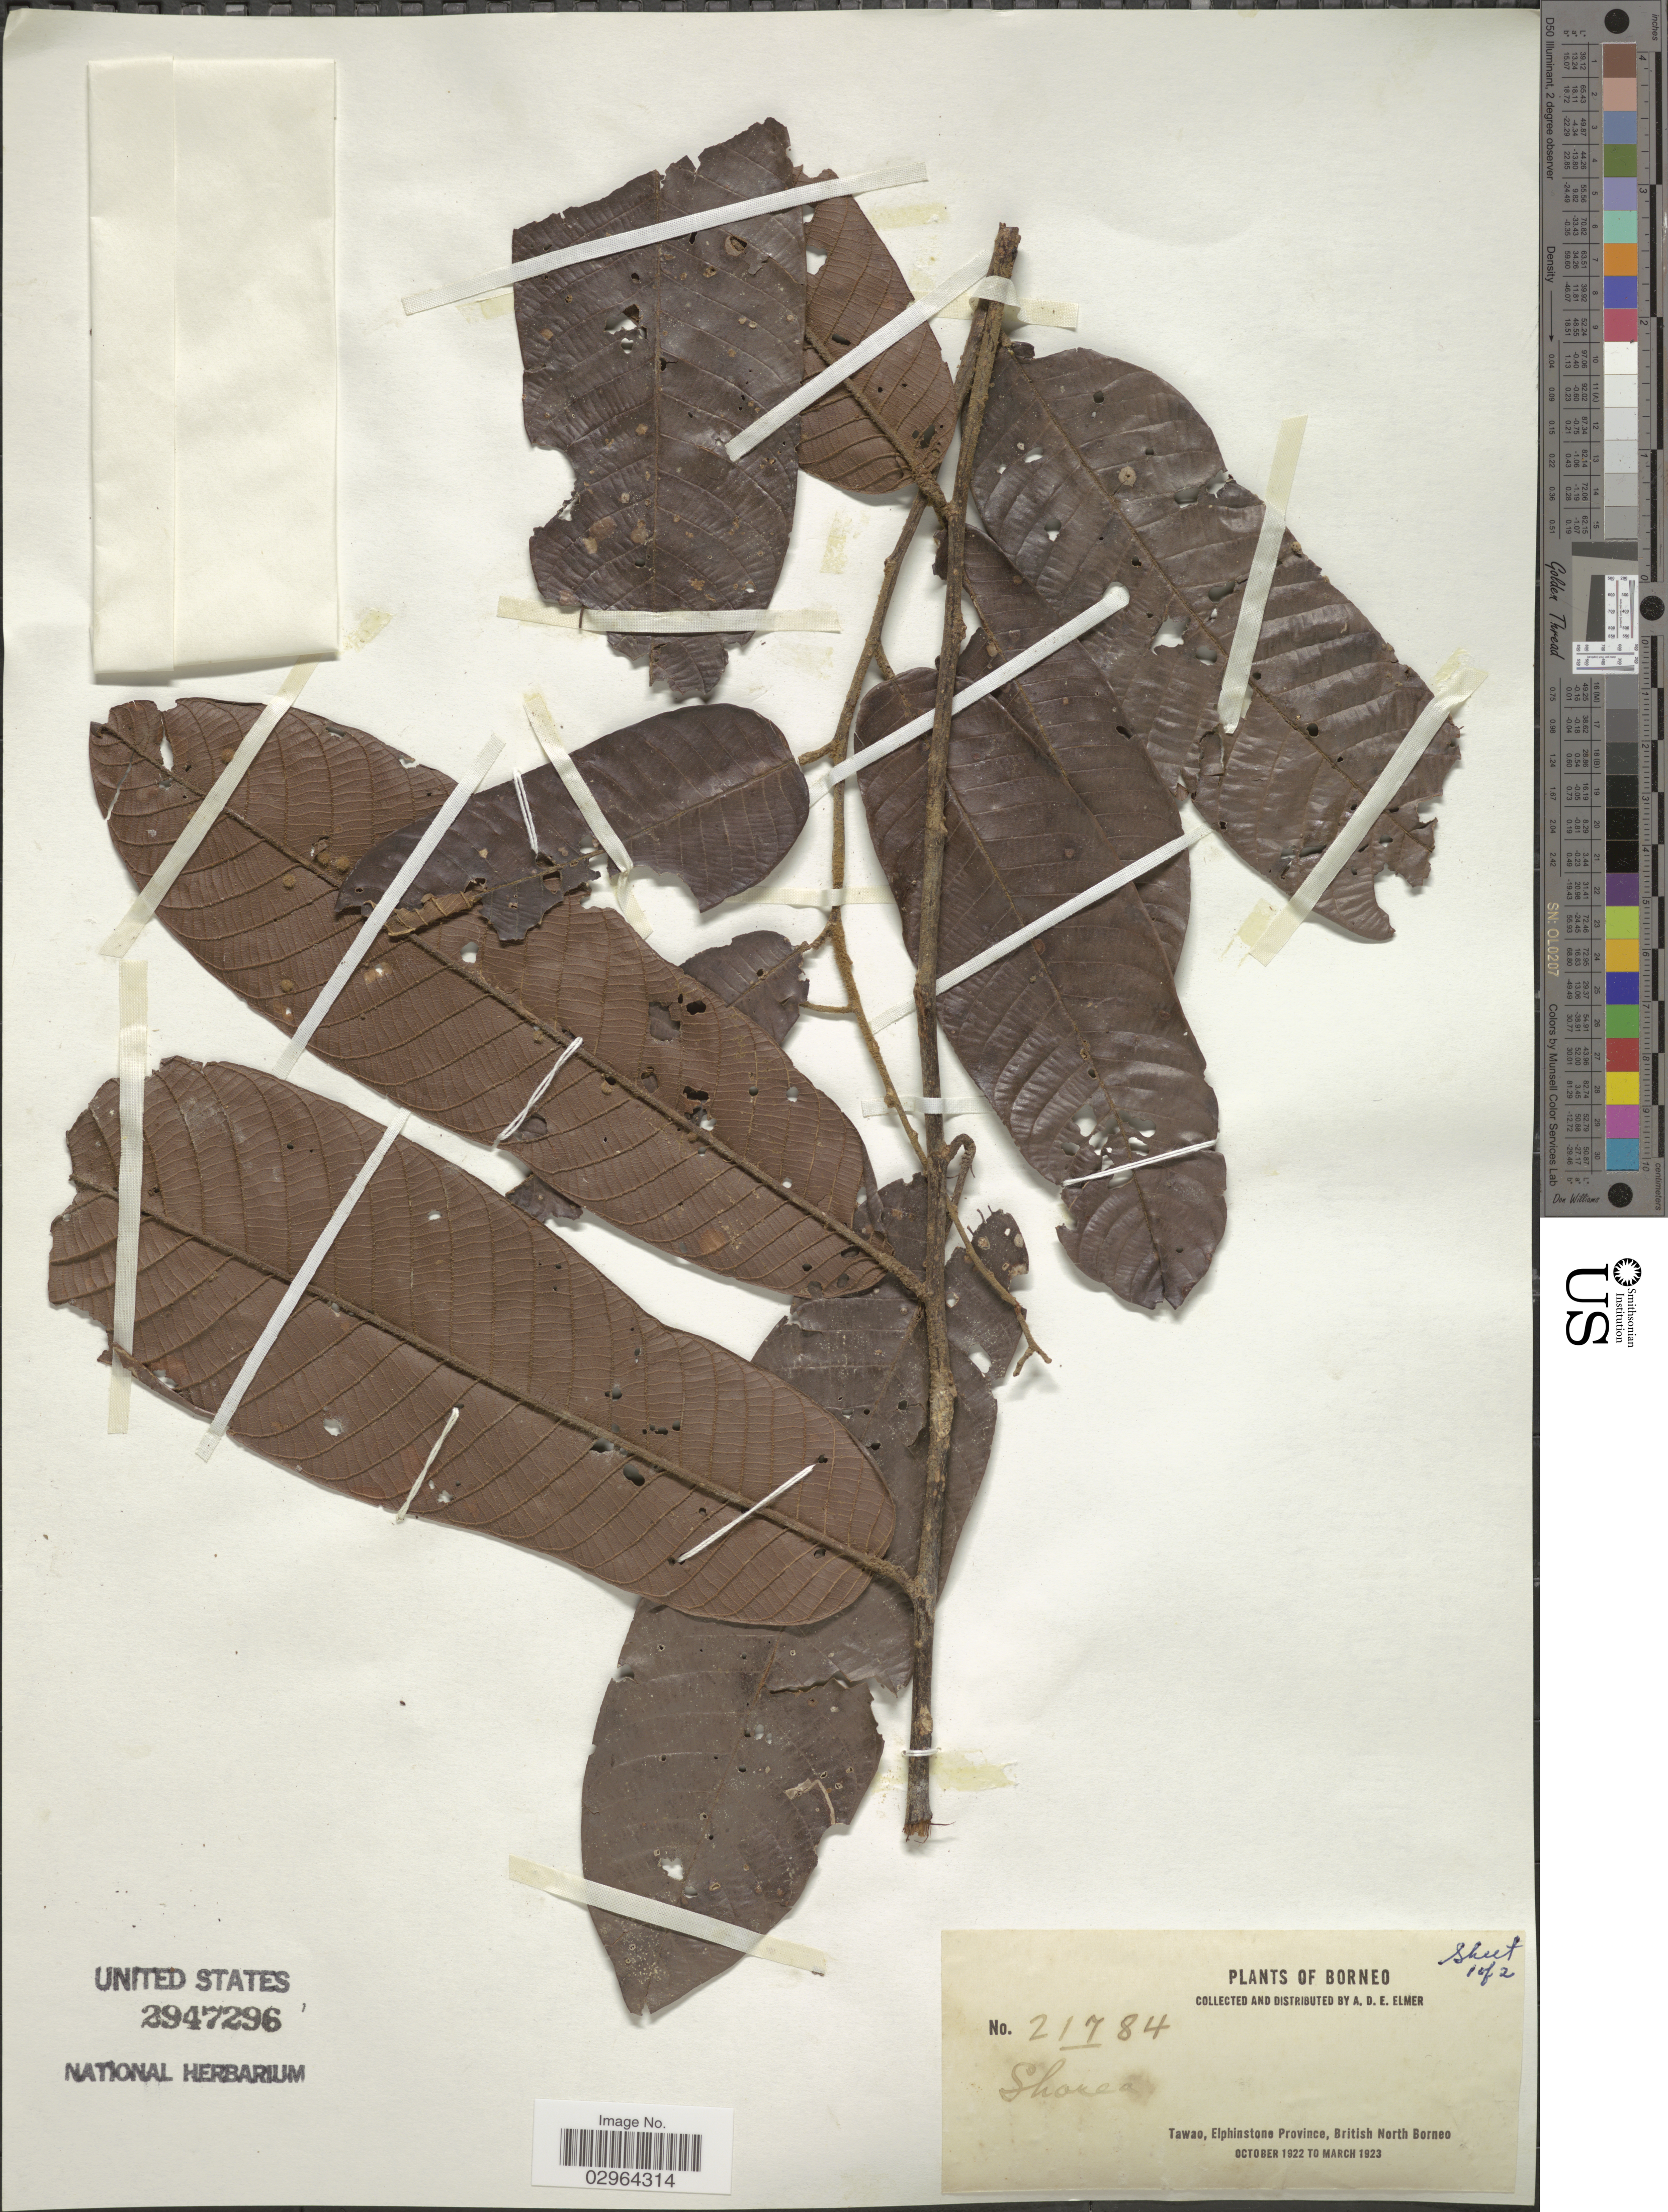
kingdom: Plantae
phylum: Tracheophyta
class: Magnoliopsida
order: Malvales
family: Dipterocarpaceae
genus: Rubroshorea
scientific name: Rubroshorea ovalis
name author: (Korth.) P.S. Ashton & J. Heck.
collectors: A. D. E. Elmer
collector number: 21784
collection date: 1922-10/1923-03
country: Malaysia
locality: Borneo. Tawao, Elphinstone Province, British North Borneo.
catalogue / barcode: US 2947296